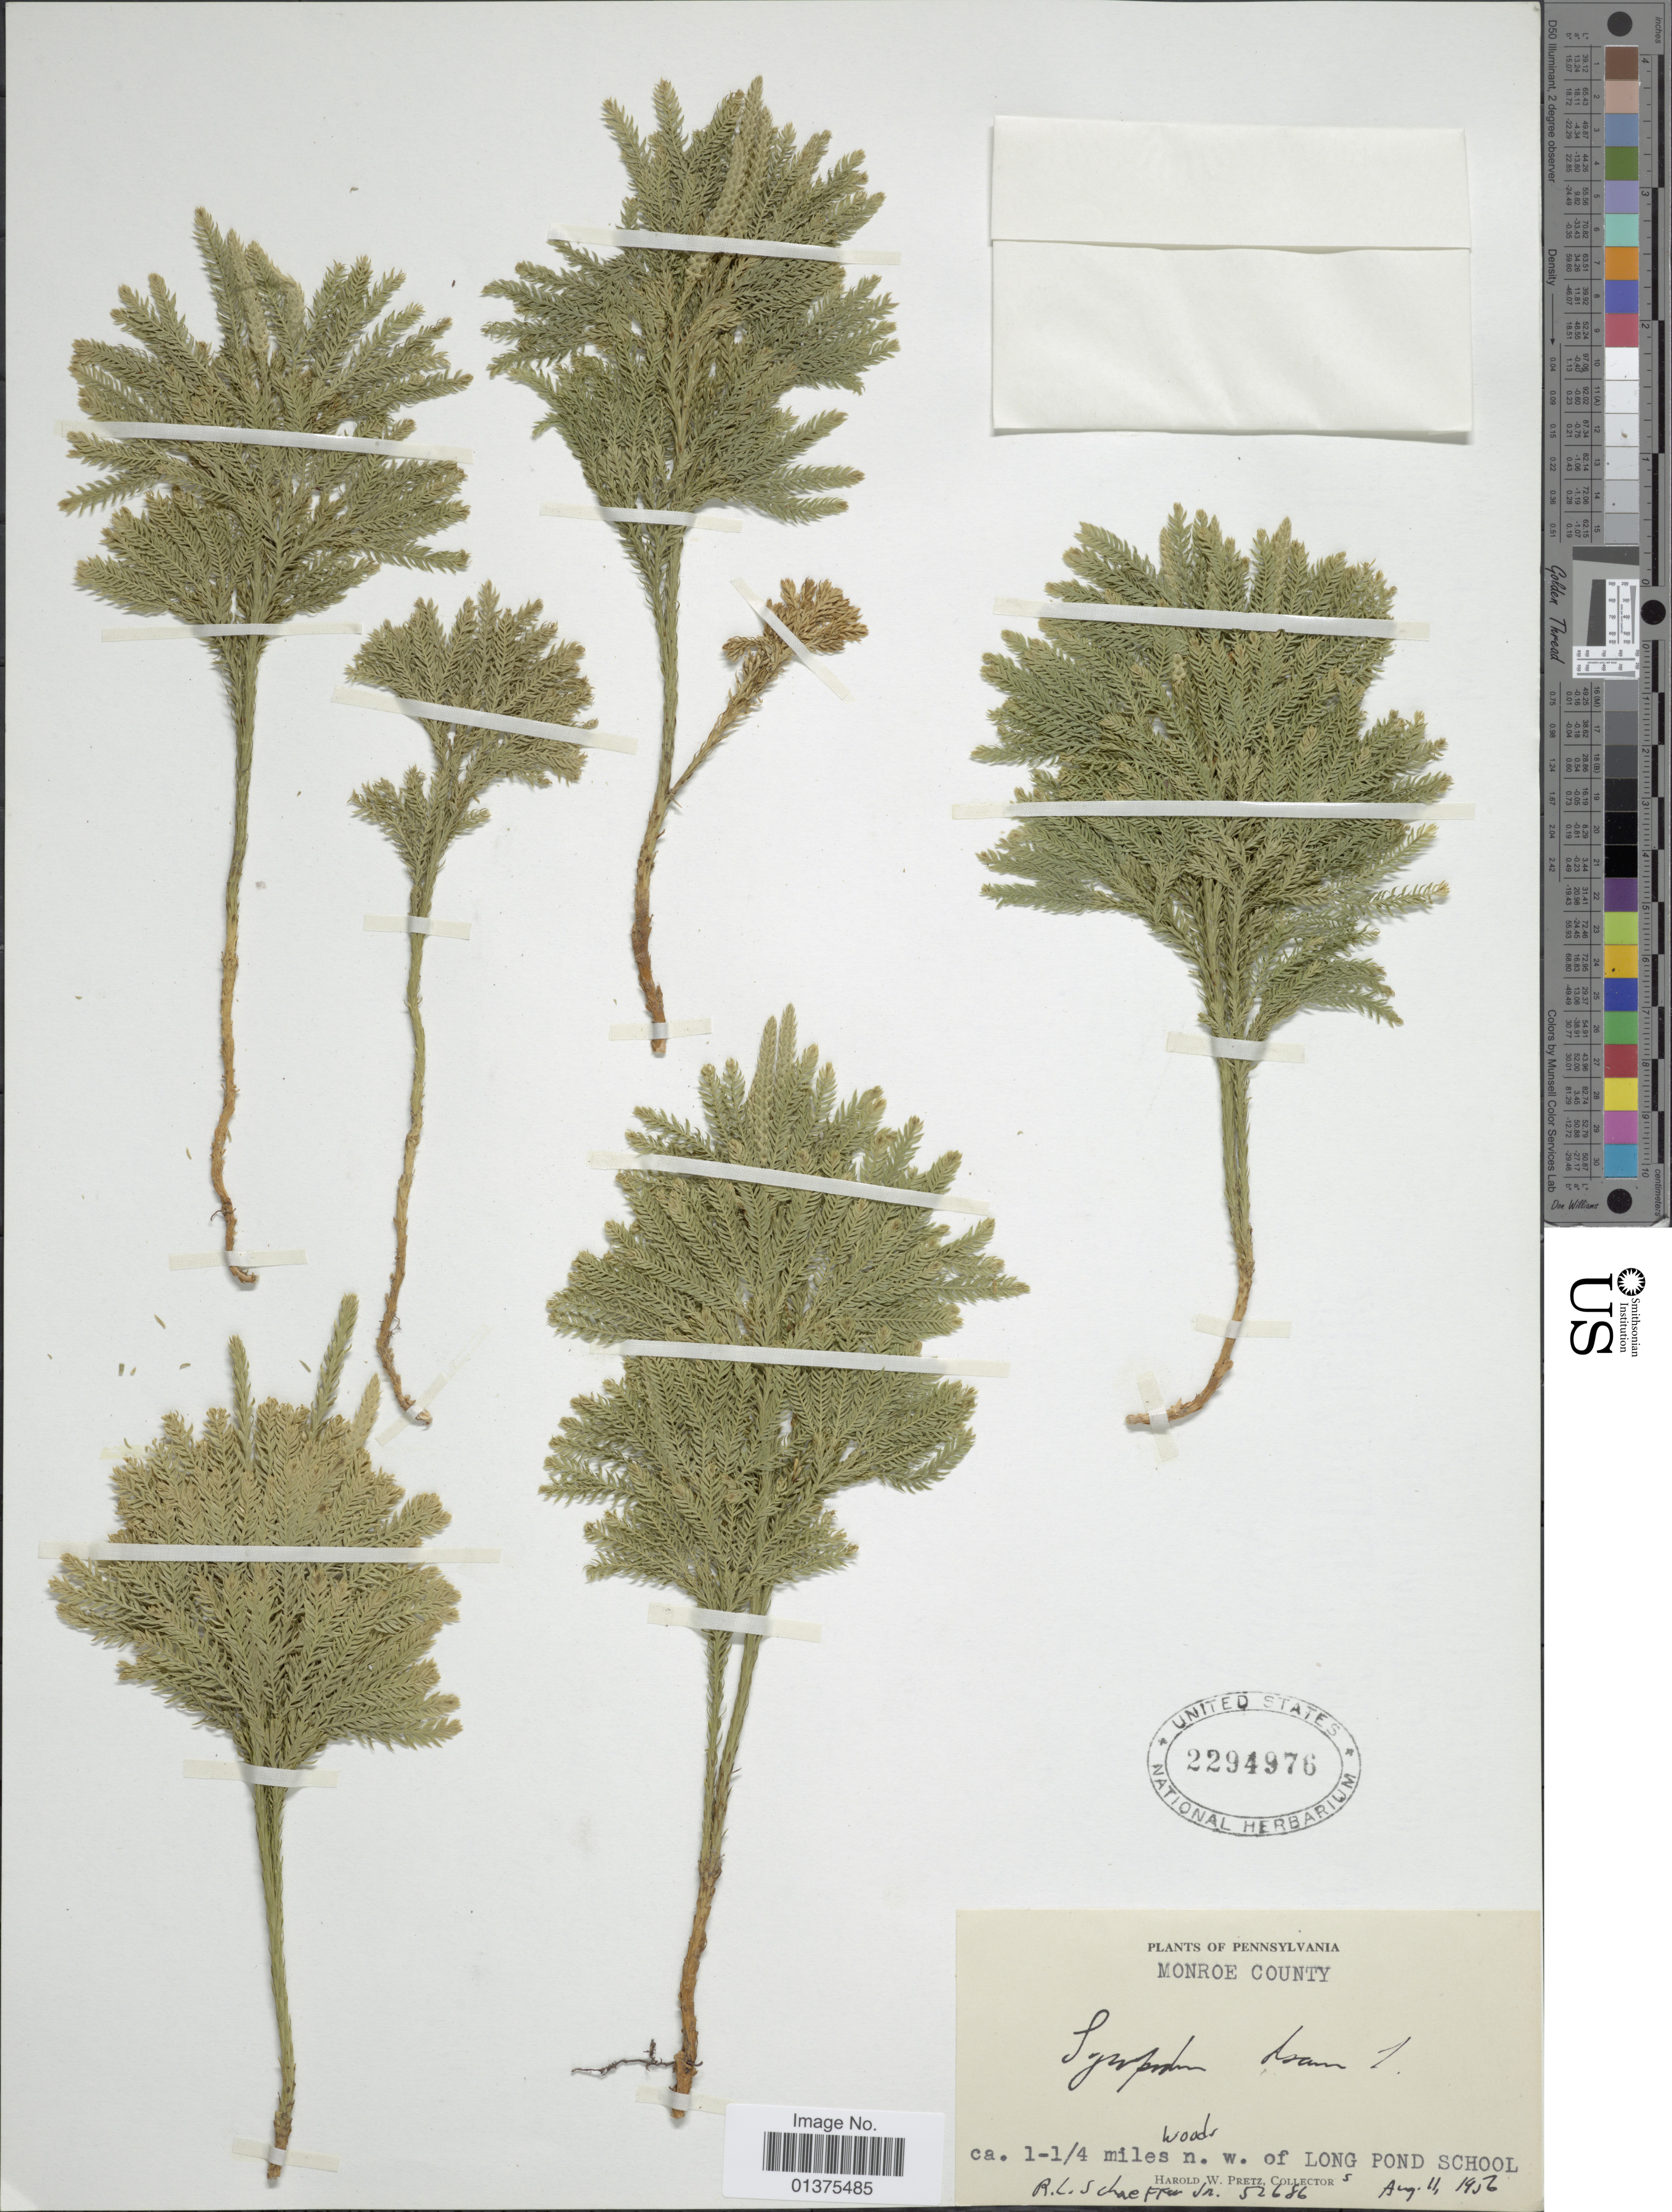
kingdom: Plantae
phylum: Tracheophyta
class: Lycopodiopsida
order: Lycopodiales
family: Lycopodiaceae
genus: Dendrolycopodium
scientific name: Dendrolycopodium obscurum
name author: (L.) A. Haines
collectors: H. W. Pretz & R. Schaeffer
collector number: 52686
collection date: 1956-08-11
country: United States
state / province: Pennsylvania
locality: Monroe County, ca. 1-1/4 miles n.w. of Long Pond School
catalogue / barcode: US 2294976